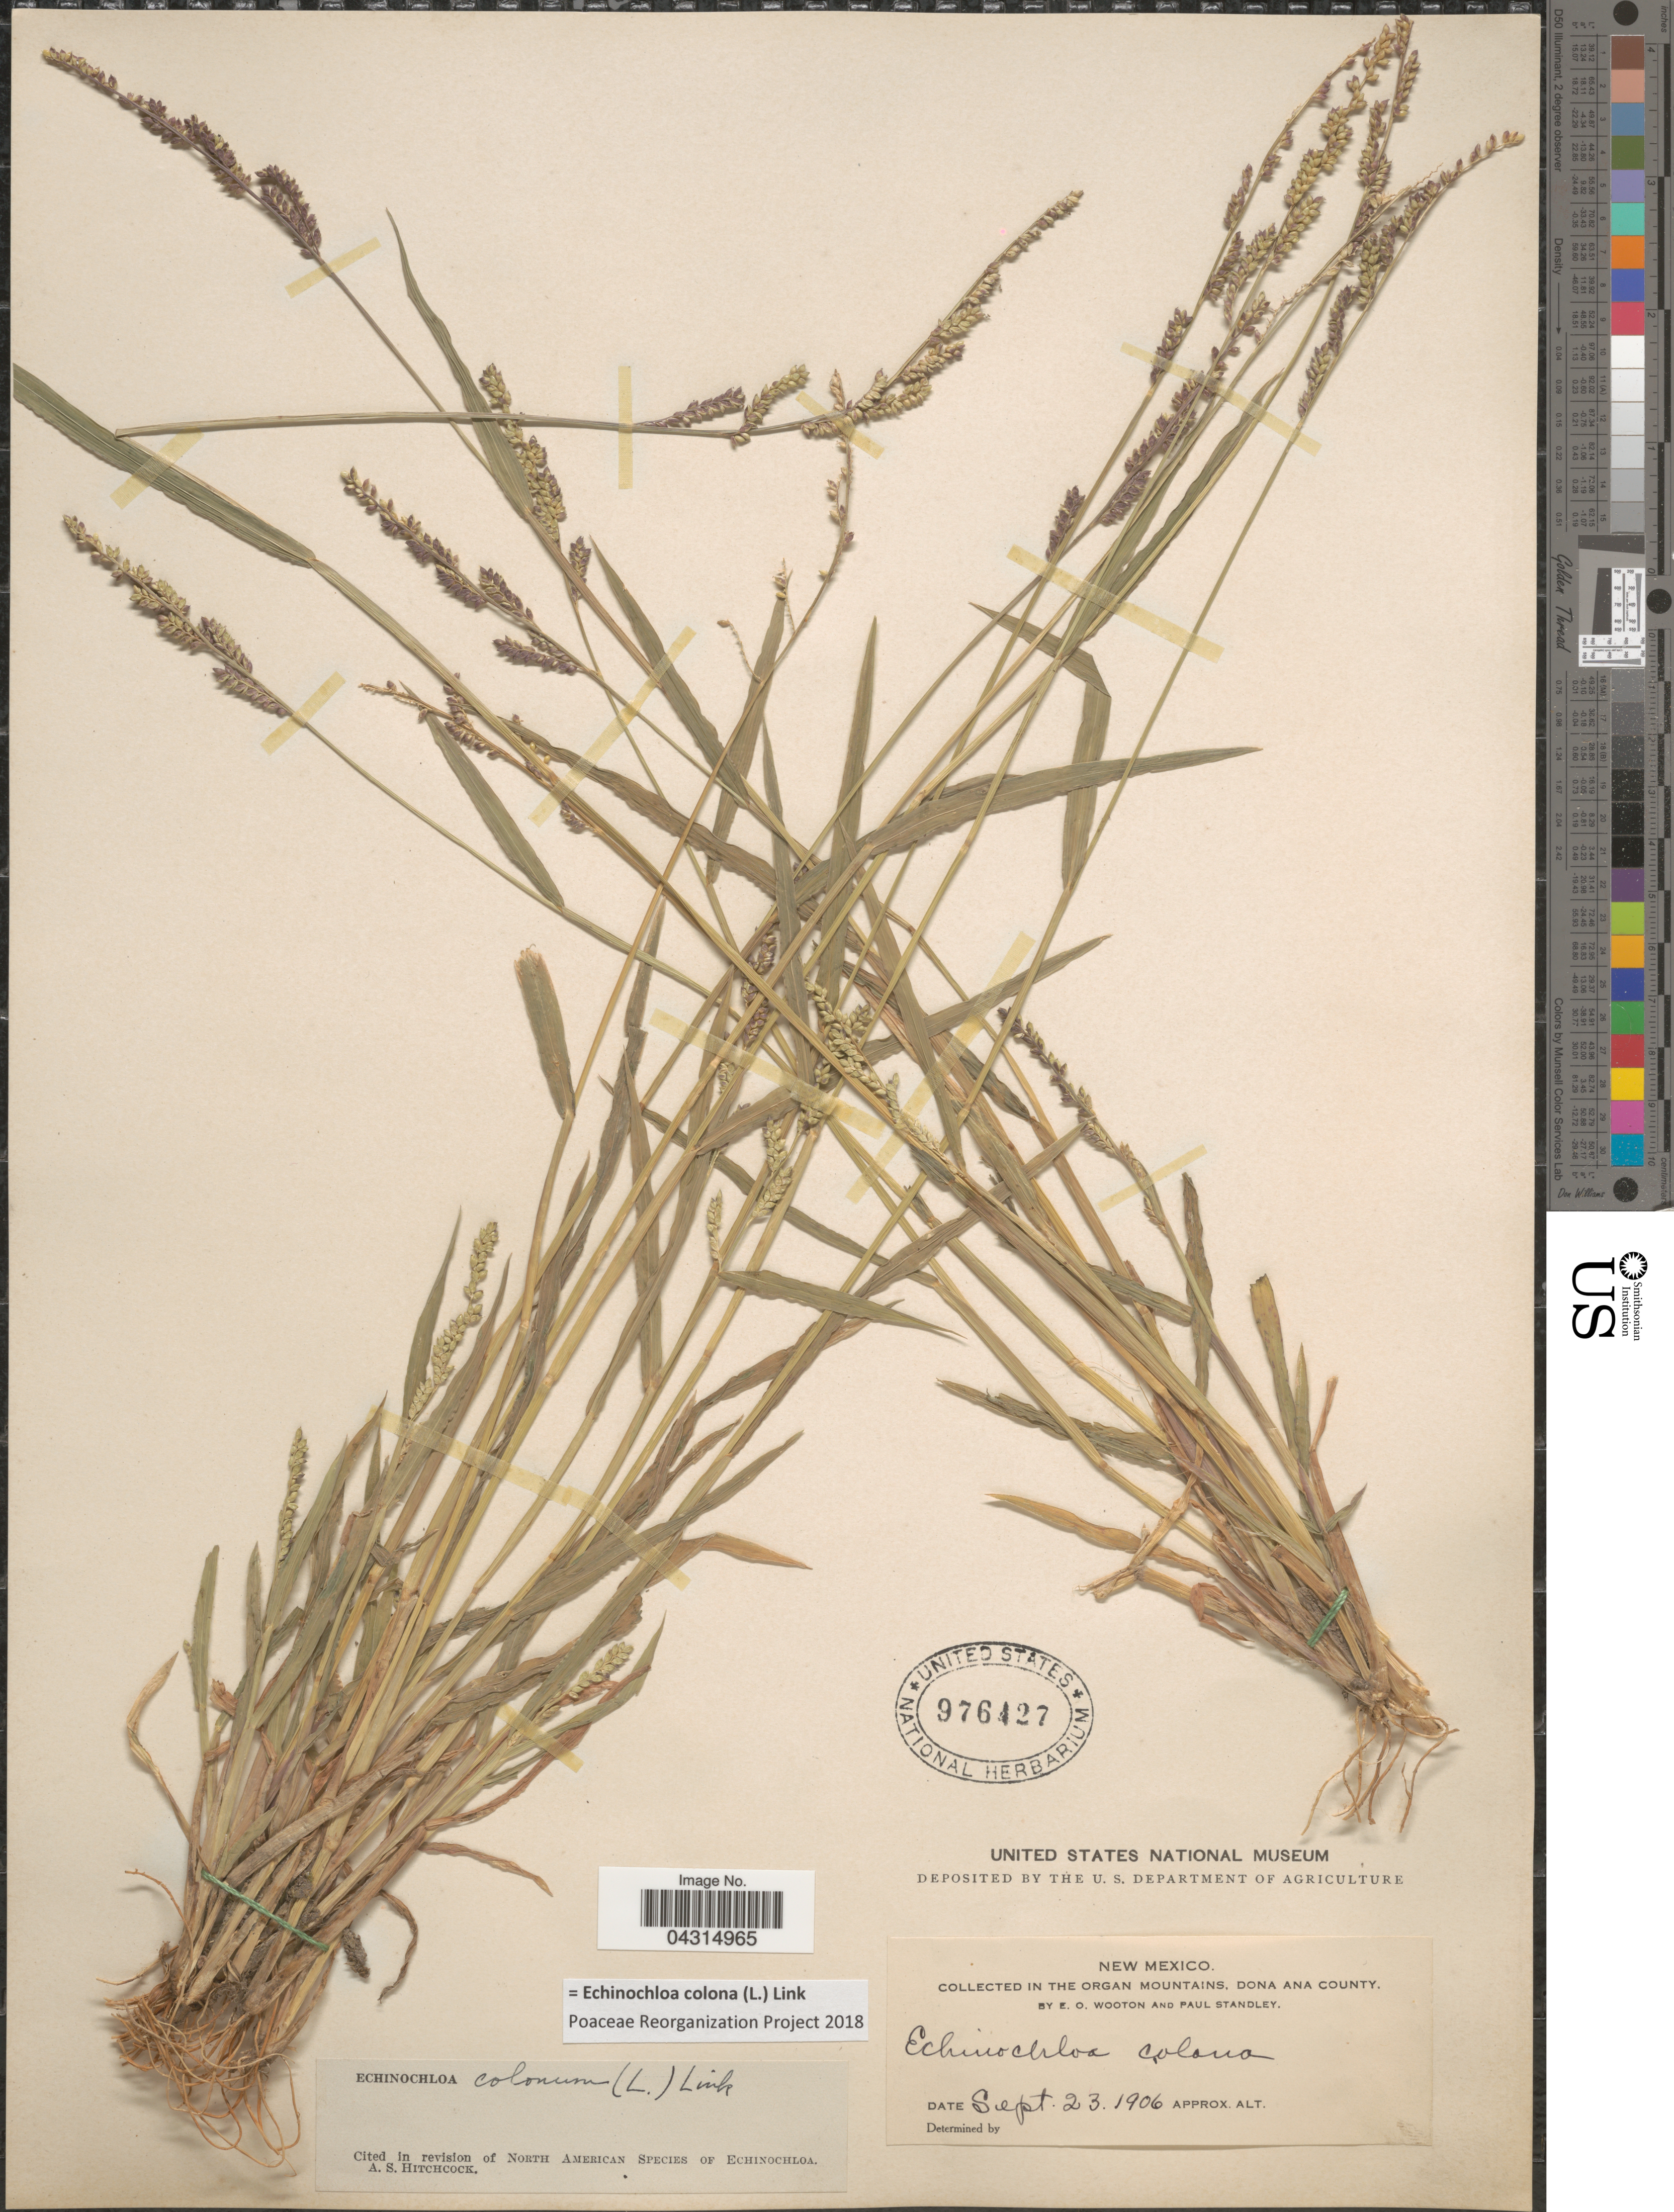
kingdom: Plantae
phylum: Tracheophyta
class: Liliopsida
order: Poales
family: Poaceae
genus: Echinochloa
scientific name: Echinochloa colona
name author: (L.) Link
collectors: E. O. Wooton & P. C. Standley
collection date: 1906-09-23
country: United States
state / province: New Mexico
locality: In the Organ Mountains, Dona Ana County.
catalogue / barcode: US 976427